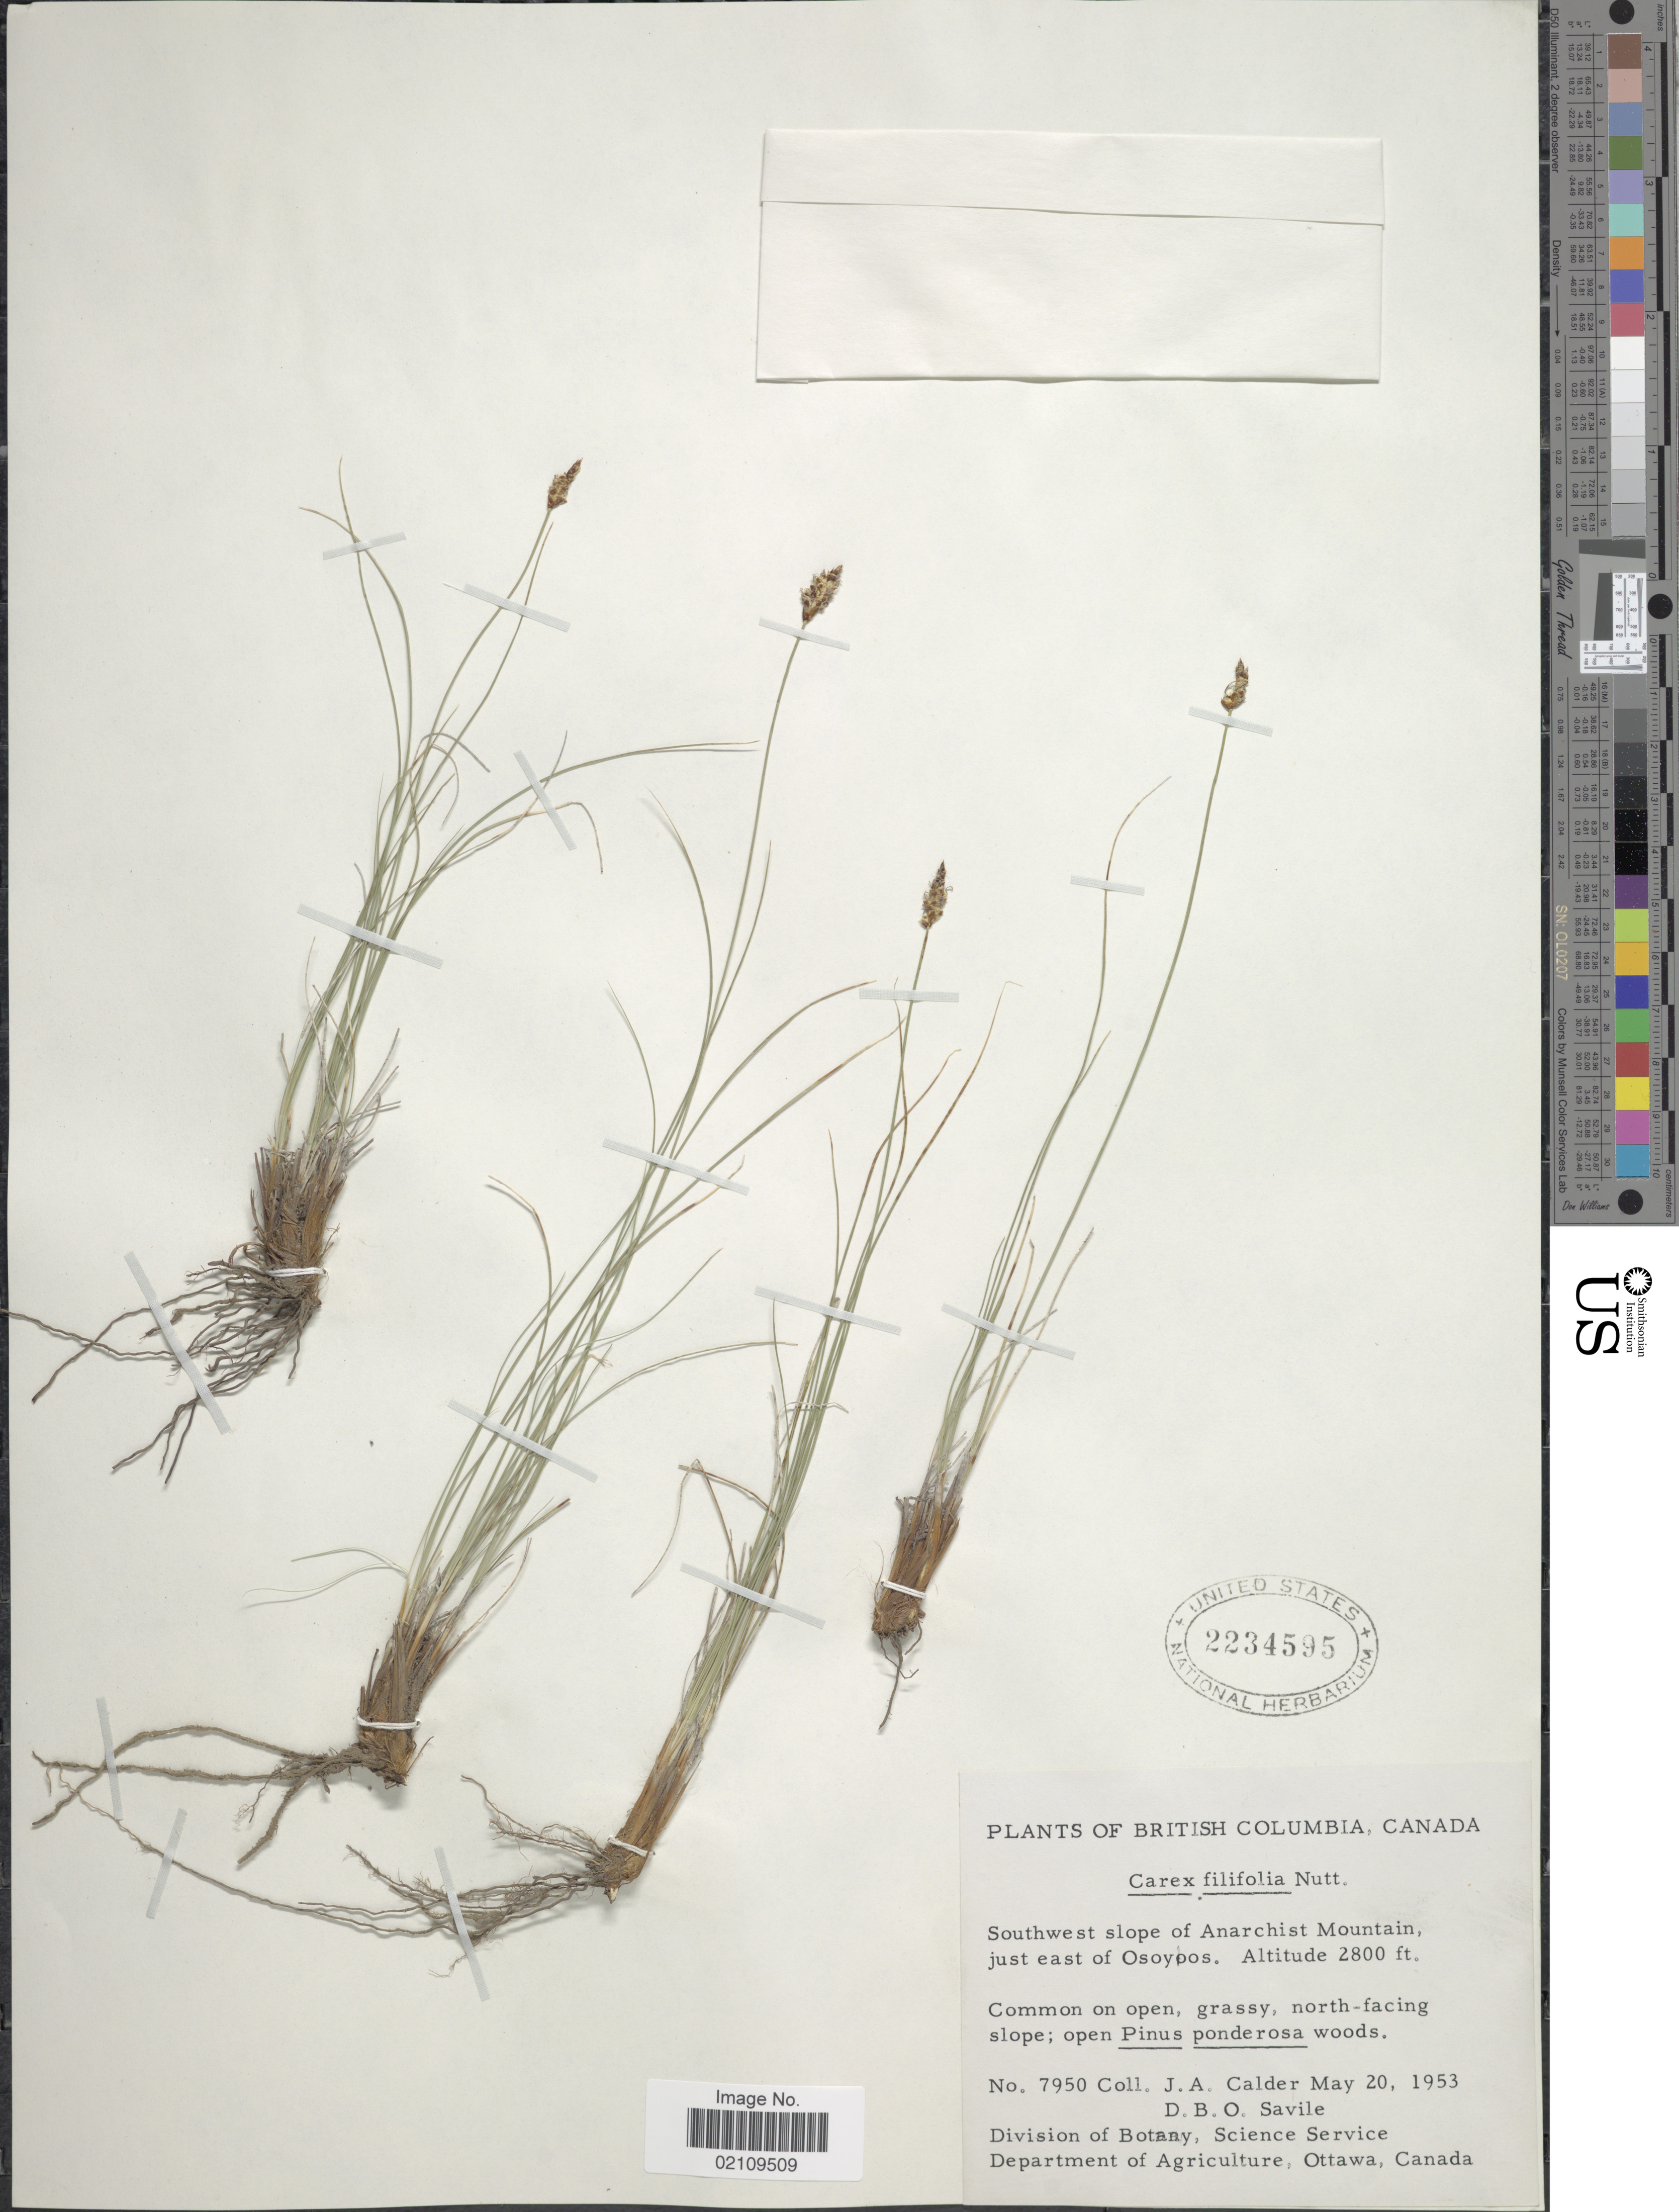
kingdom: Plantae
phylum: Tracheophyta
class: Liliopsida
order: Poales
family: Cyperaceae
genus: Carex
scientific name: Carex filifolia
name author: Nutt.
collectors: J. A. Calder & D. Savile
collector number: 7950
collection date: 1953-05-20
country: Canada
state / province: British Columbia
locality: Southwest slope of Anarchist Mountain, just east of Osoyoos, Common on open, grassy, north-facing slope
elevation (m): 853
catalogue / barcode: US 2234595